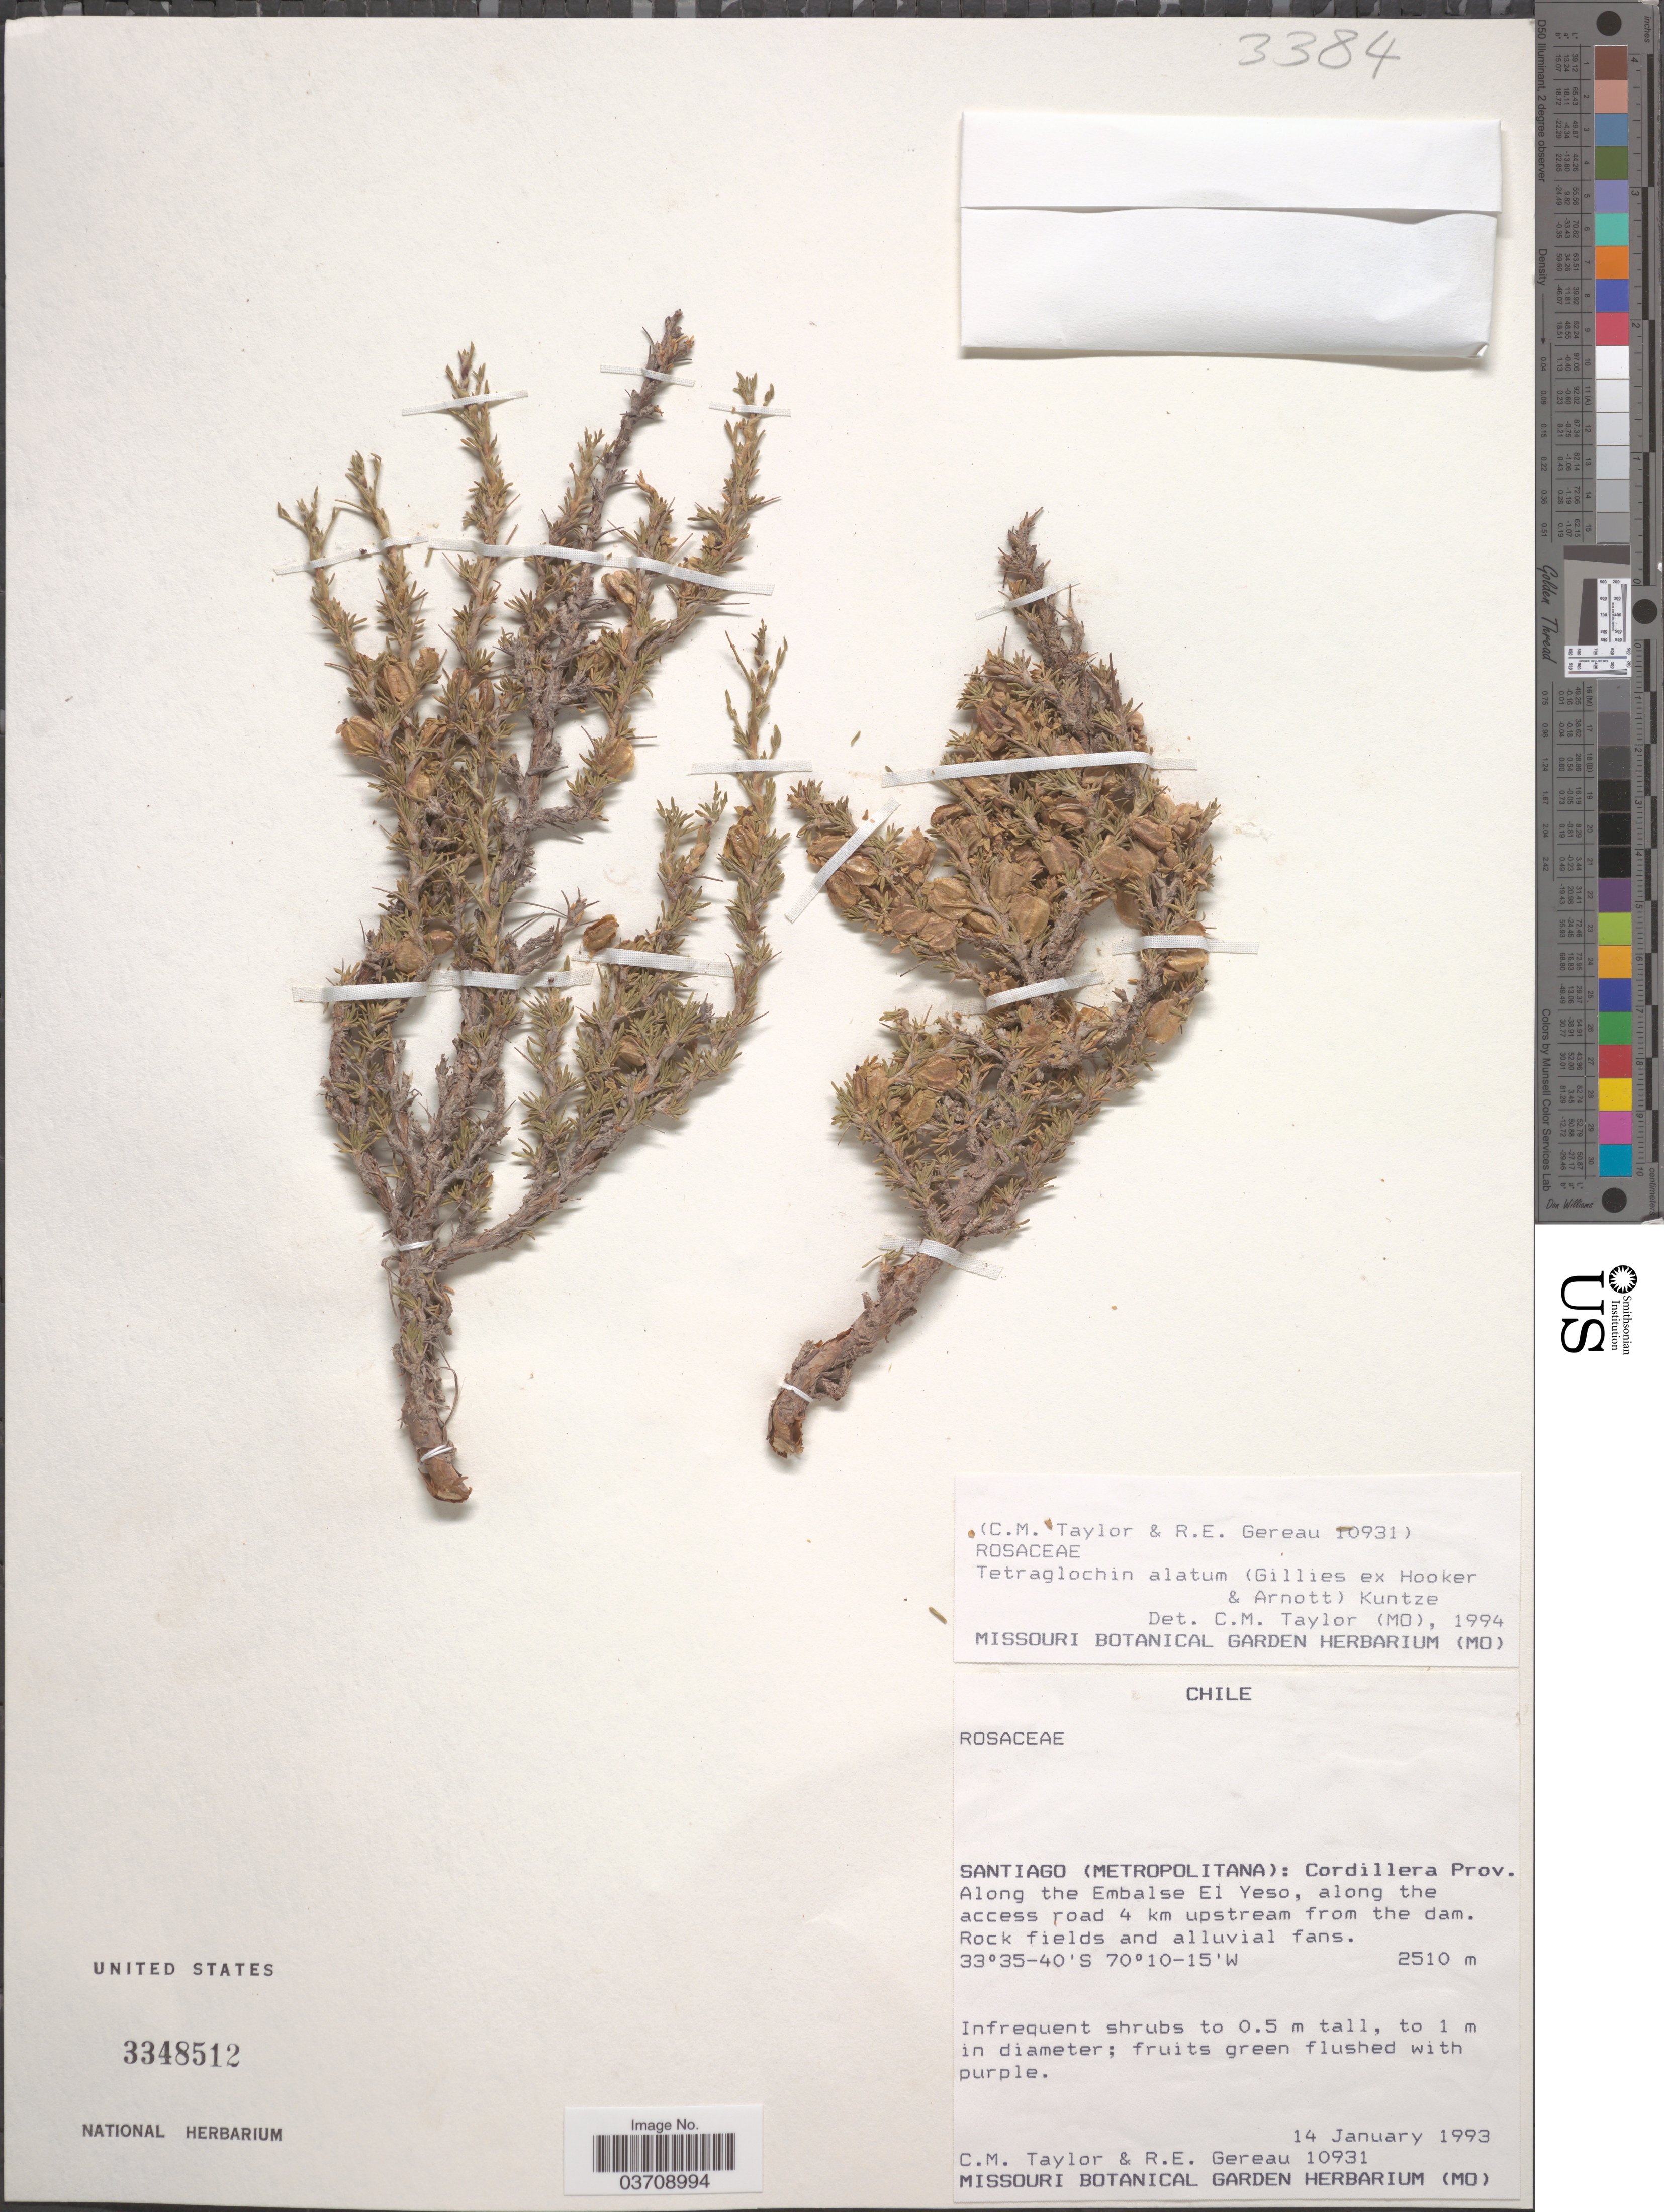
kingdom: Plantae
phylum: Tracheophyta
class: Magnoliopsida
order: Rosales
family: Rosaceae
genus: Tetraglochin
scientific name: Tetraglochin alatum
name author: (Gillies ex Hook. & Arn.) Kuntze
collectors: C. M. Taylor & R. Gereau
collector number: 10931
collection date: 1993-01-14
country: Chile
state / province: Región Metropolitana (RM)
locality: Santiago (Metropolitana): Cordillera Prov. Along the Embalse El Yeso, along the access road 4 km upstream from the dam.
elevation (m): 2510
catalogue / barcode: US 3348512